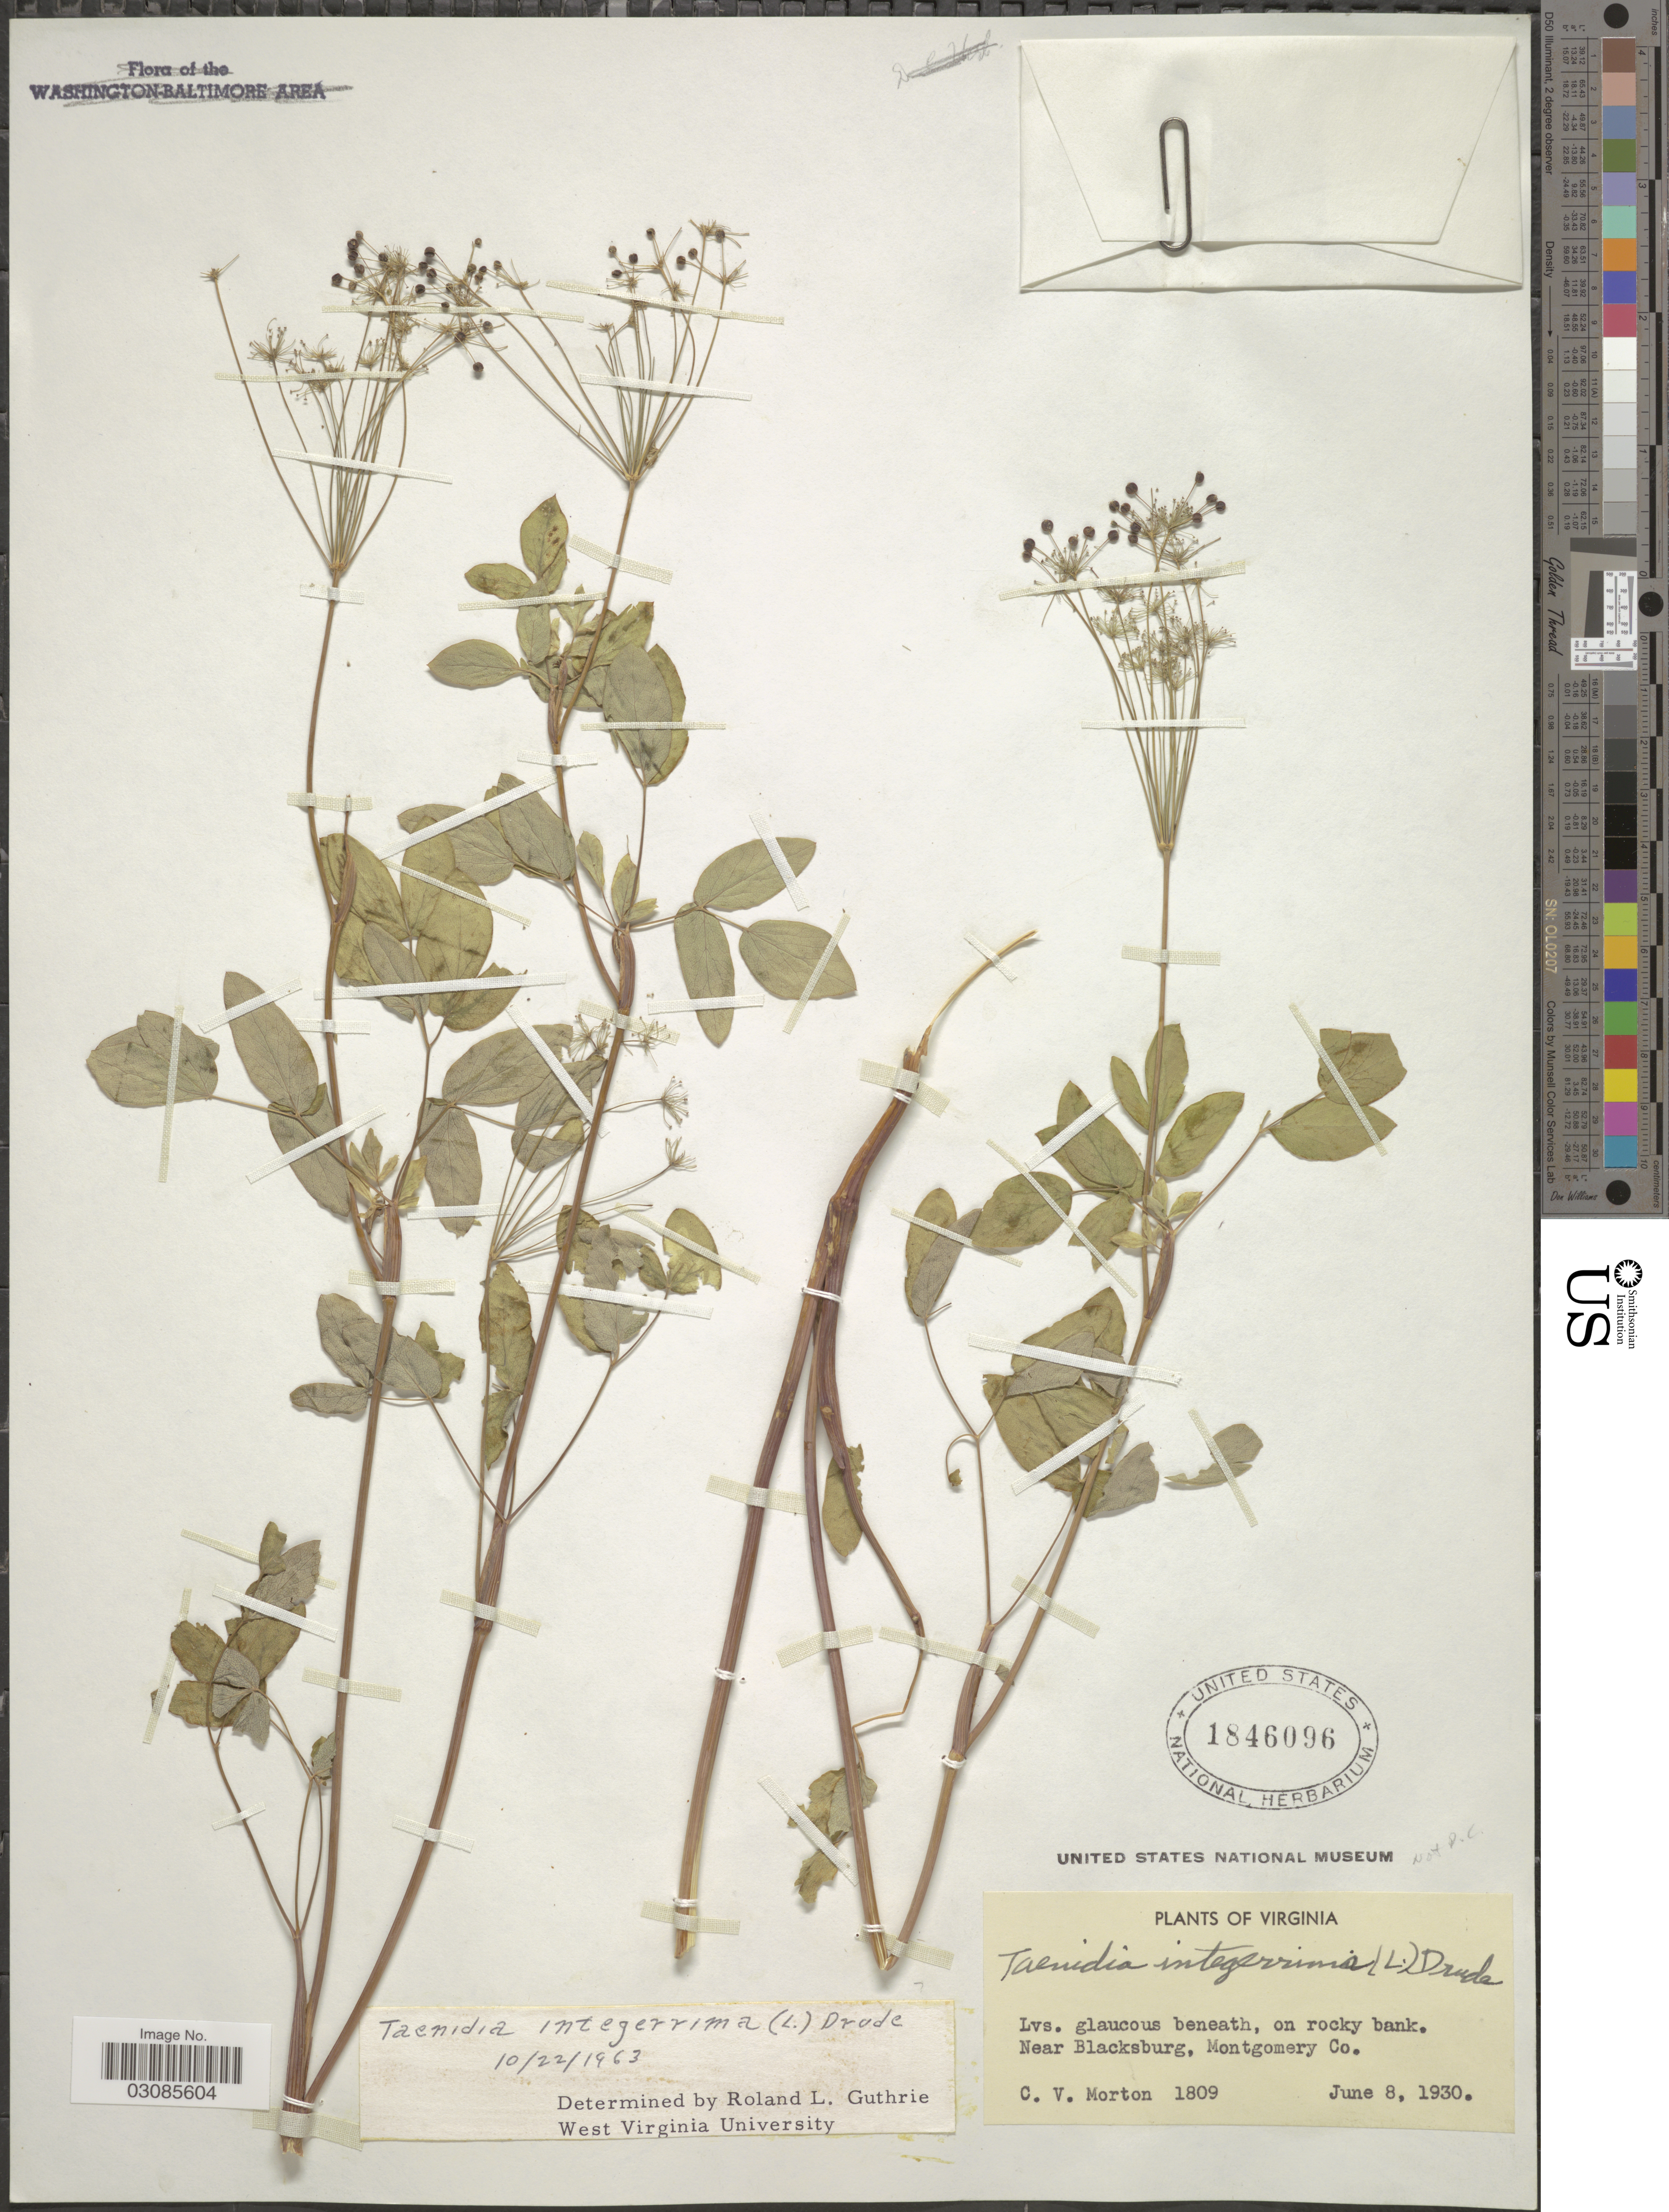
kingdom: Plantae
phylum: Tracheophyta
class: Magnoliopsida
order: Apiales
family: Apiaceae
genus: Taenidia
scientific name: Taenidia integerrima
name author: (L.) Drude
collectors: C. V. Morton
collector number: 1809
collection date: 1930-06-08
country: United States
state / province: Virginia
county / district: Montgomery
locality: Near Blacksburg, Montgomery Co.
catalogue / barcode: US 1846096